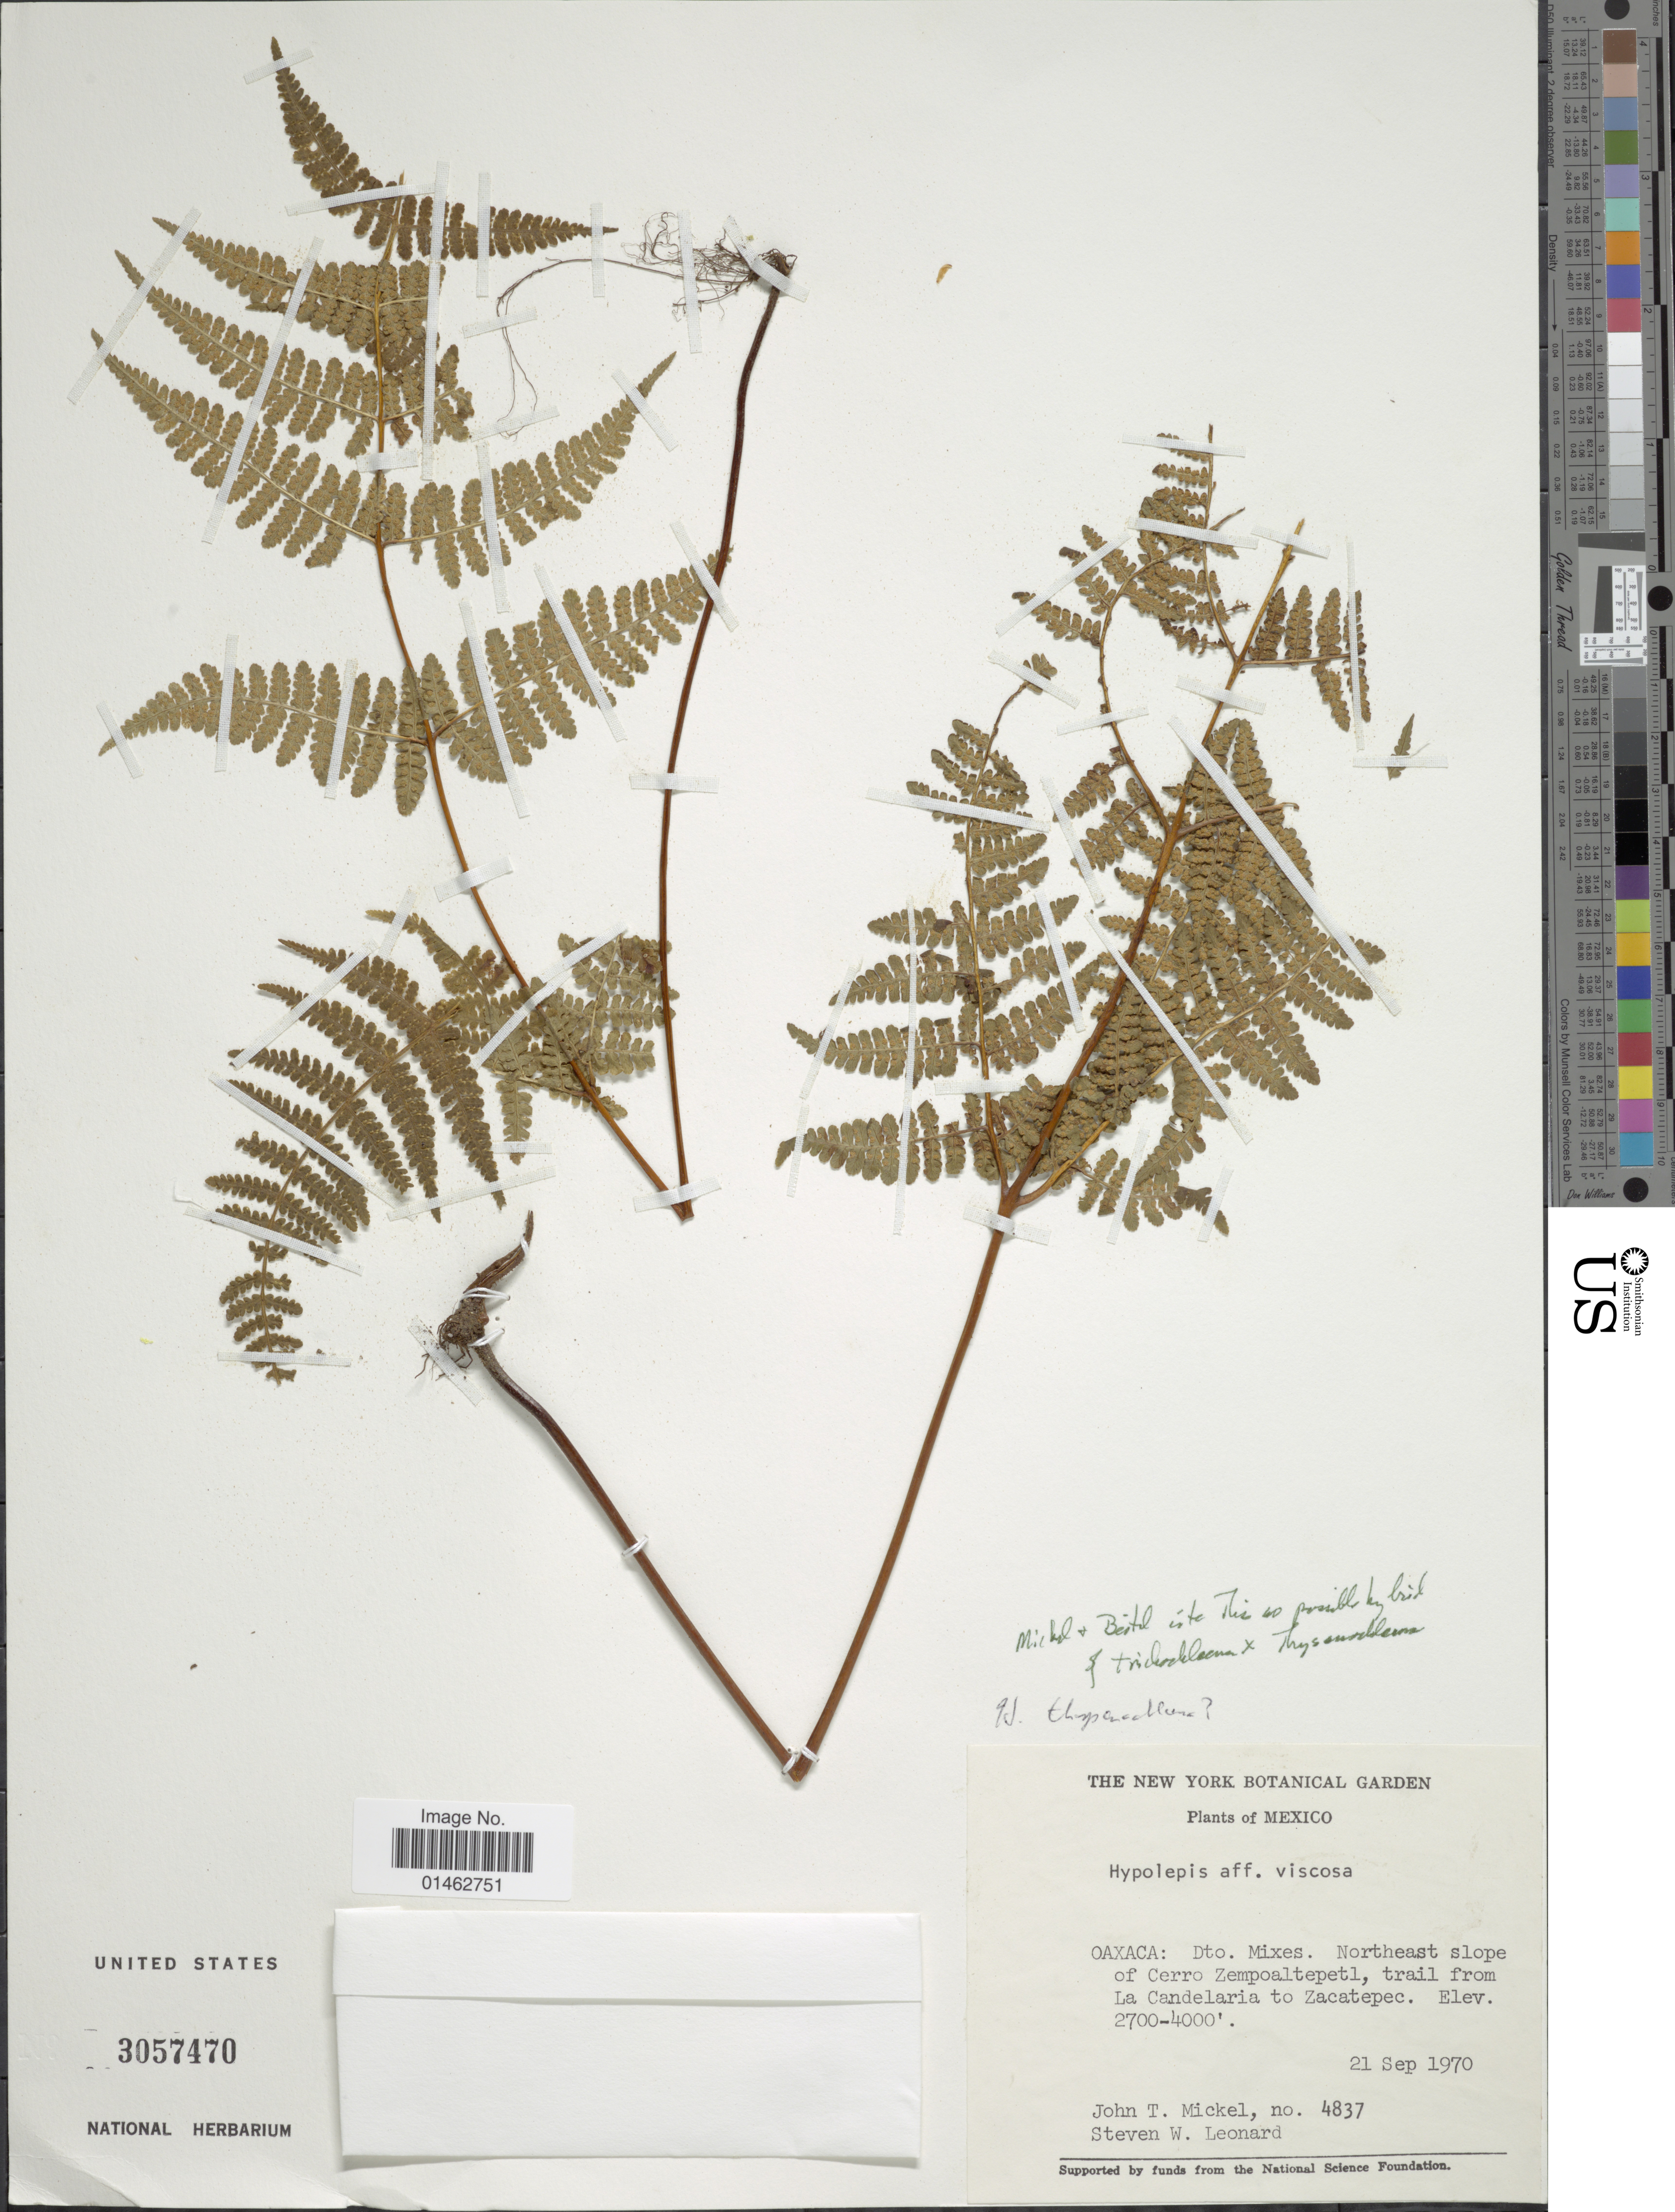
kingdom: Plantae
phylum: Tracheophyta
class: Polypodiopsida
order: Polypodiales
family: Dennstaedtiaceae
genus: Hypolepis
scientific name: Hypolepis thysanochlaena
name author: Mickel & Beitel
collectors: J. T. Mickel & S. W. Leonard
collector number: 4873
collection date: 1970-09-21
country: Mexico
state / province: Oaxaca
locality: Dto Mixes. Northeast slope of Cerro Zempoaltepetl, trail from La candelaria to Zacatepec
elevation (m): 823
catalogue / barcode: US 3057470